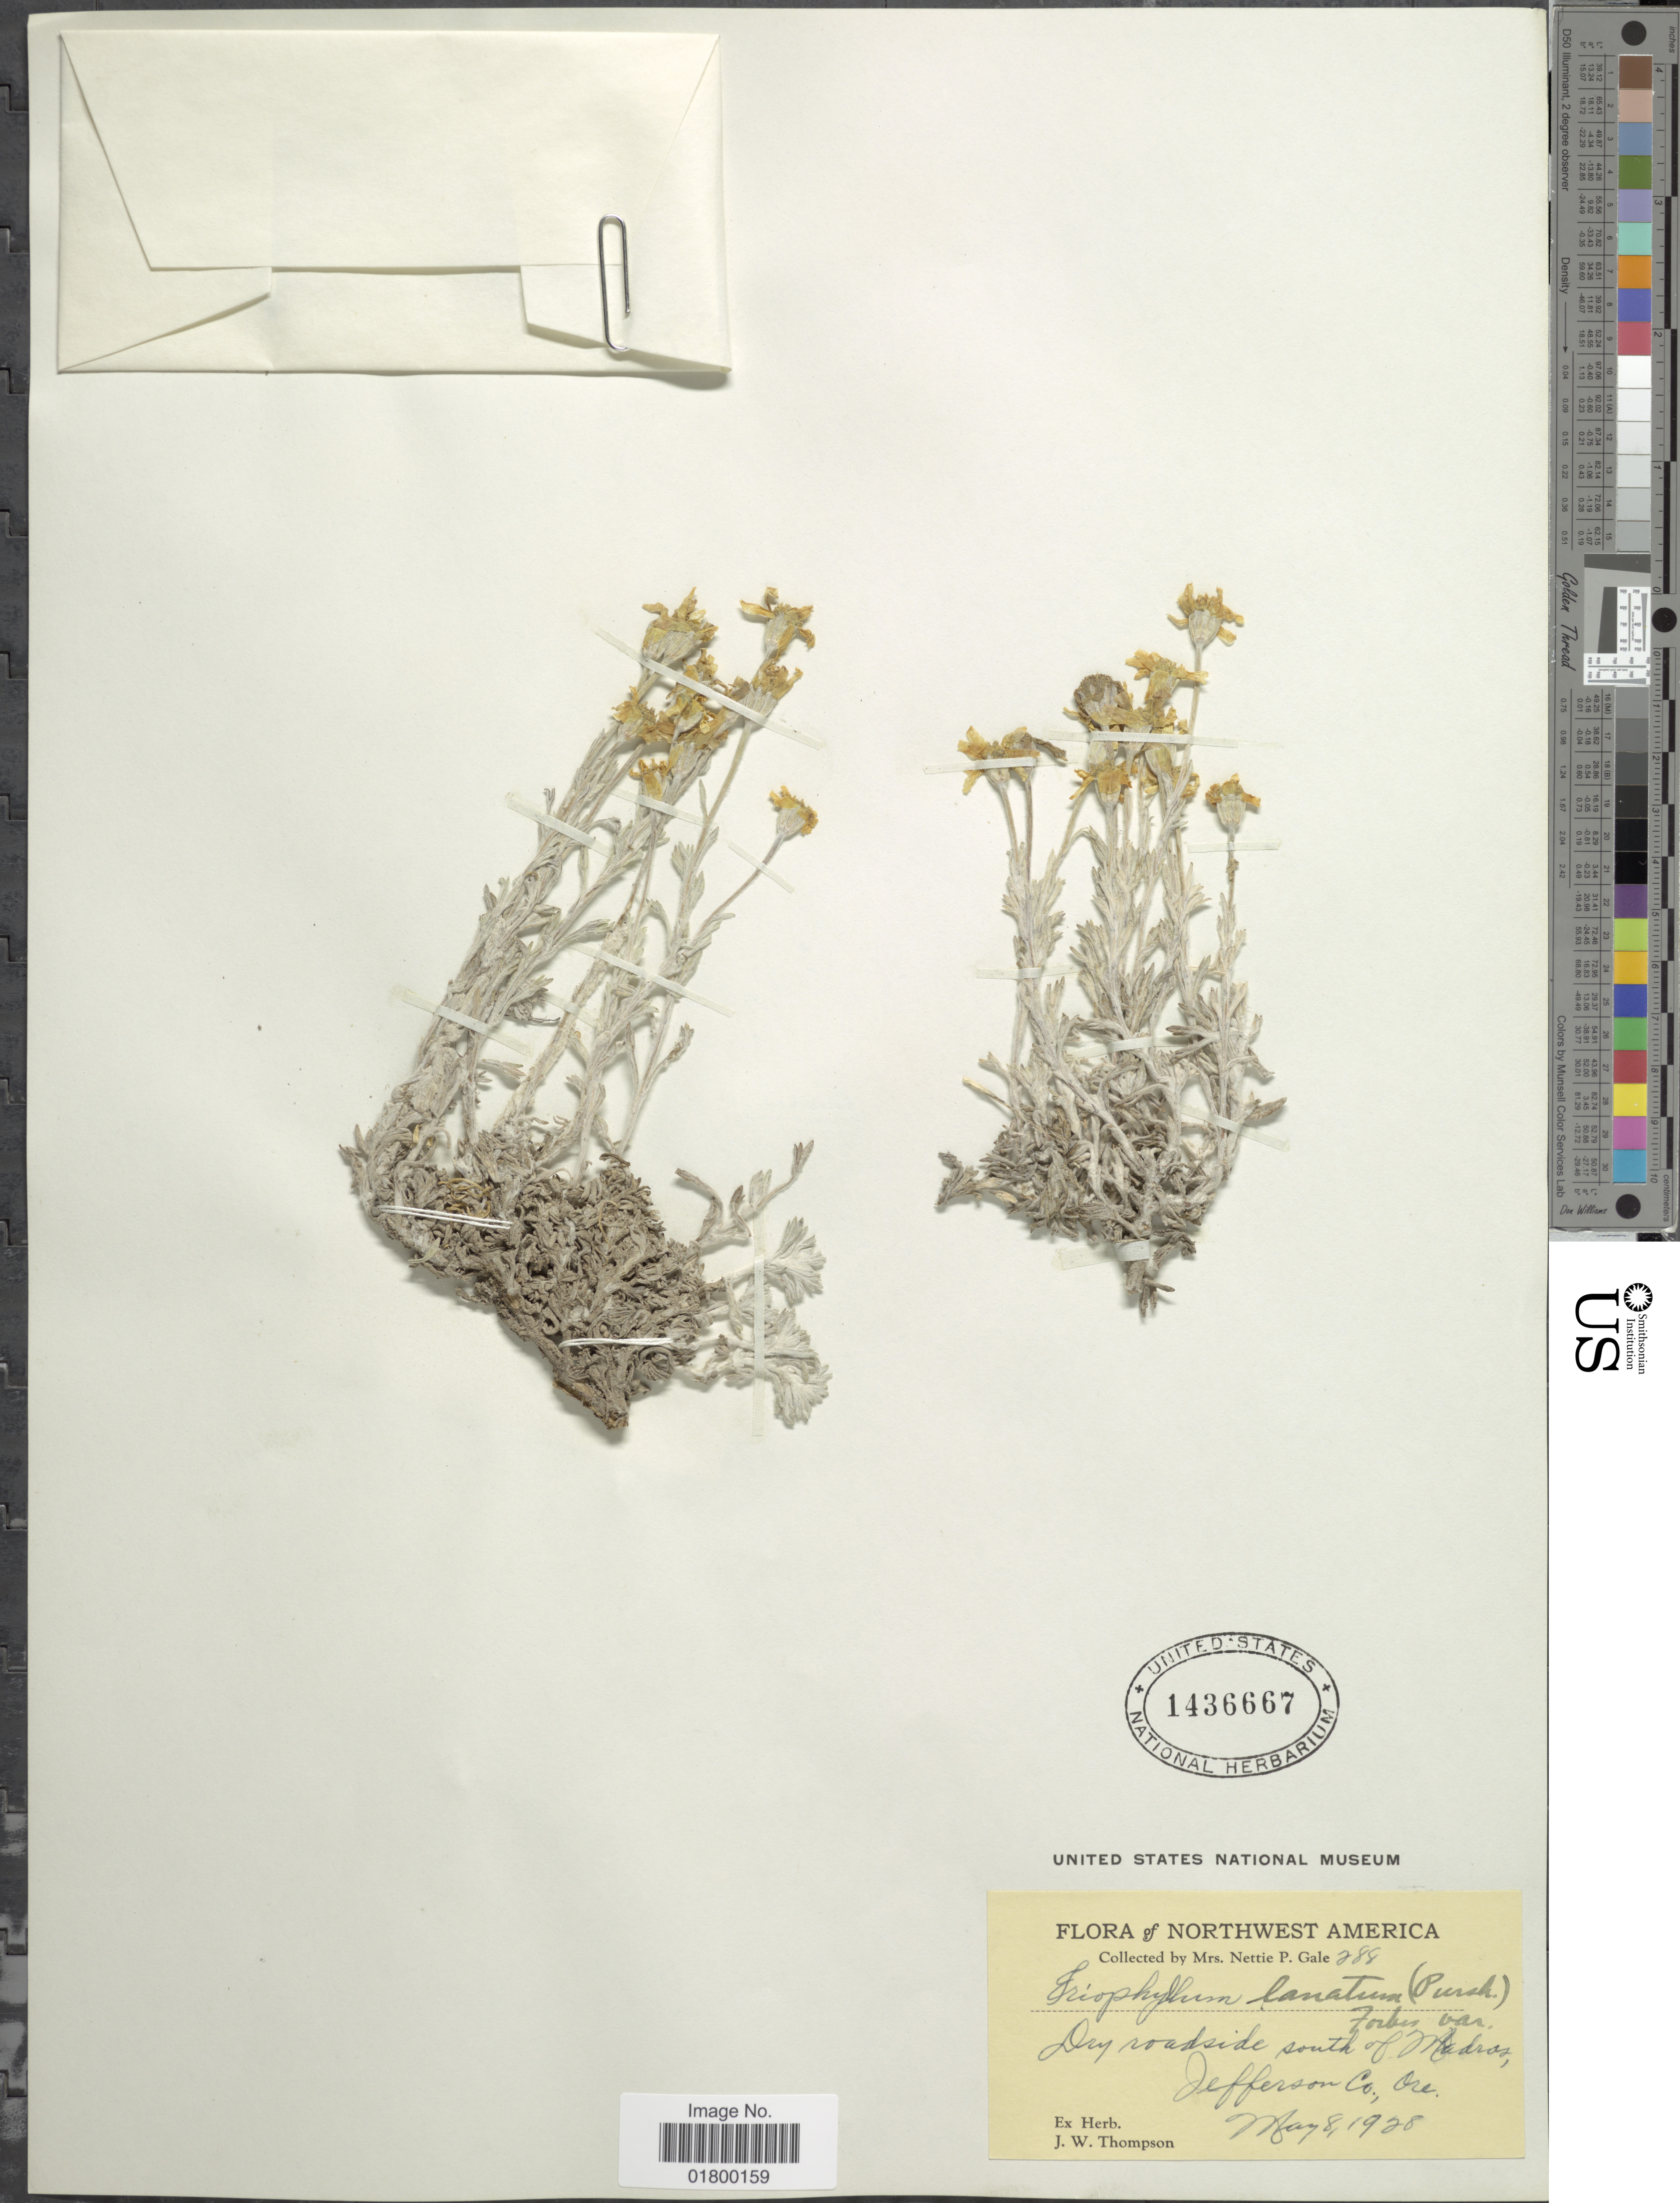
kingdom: Plantae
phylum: Tracheophyta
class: Magnoliopsida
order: Asterales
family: Asteraceae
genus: Eriophyllum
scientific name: Eriophyllum lanatum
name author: (Pursh) J. Forbes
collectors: N. Gale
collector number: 288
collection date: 1928-05-08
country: United States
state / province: Oregon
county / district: Jefferson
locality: Dry roadside south of Madros, Jefferson Co., Ore.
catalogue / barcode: US 1436667